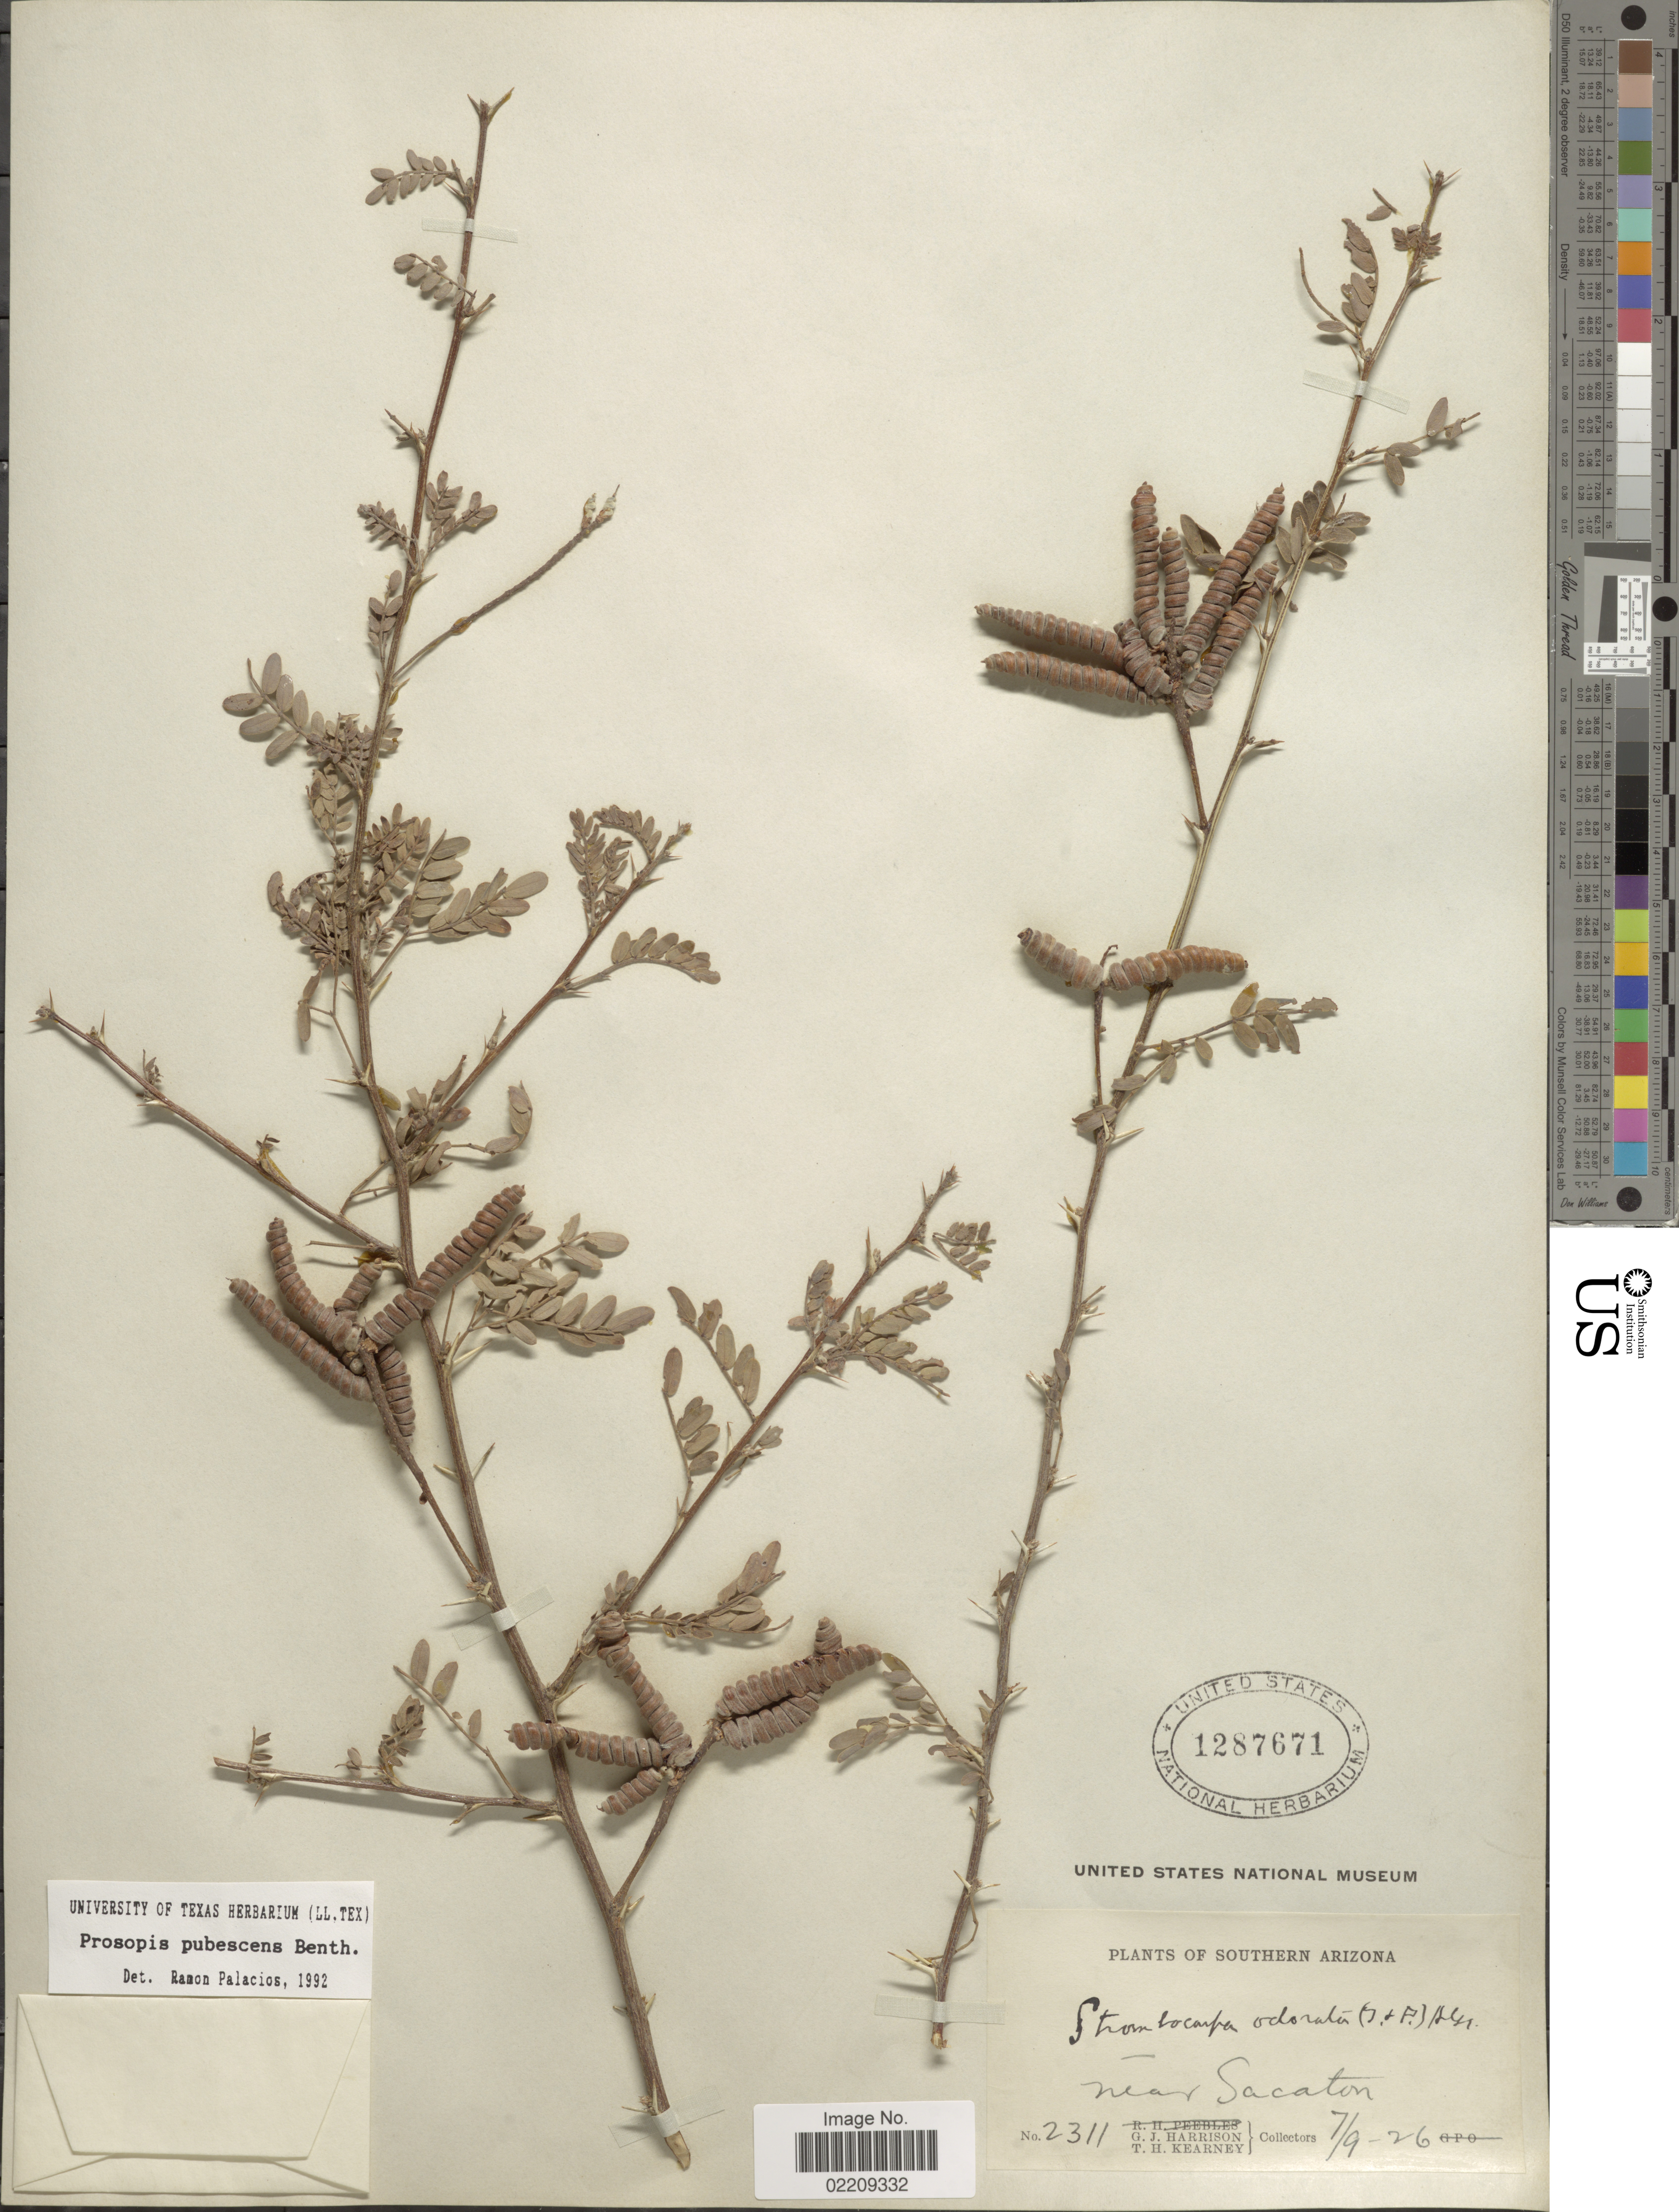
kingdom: Plantae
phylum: Tracheophyta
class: Magnoliopsida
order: Fabales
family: Fabaceae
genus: Strombocarpa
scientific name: Strombocarpa pubescens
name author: (Benth.) A. Gray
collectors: G. J. Harrison & T. H. Kearney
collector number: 2311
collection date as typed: Transcribed d/m/y: 7/9/26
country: United States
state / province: Arizona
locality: Southern Arizona, near Sacaton.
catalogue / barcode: US 1287671